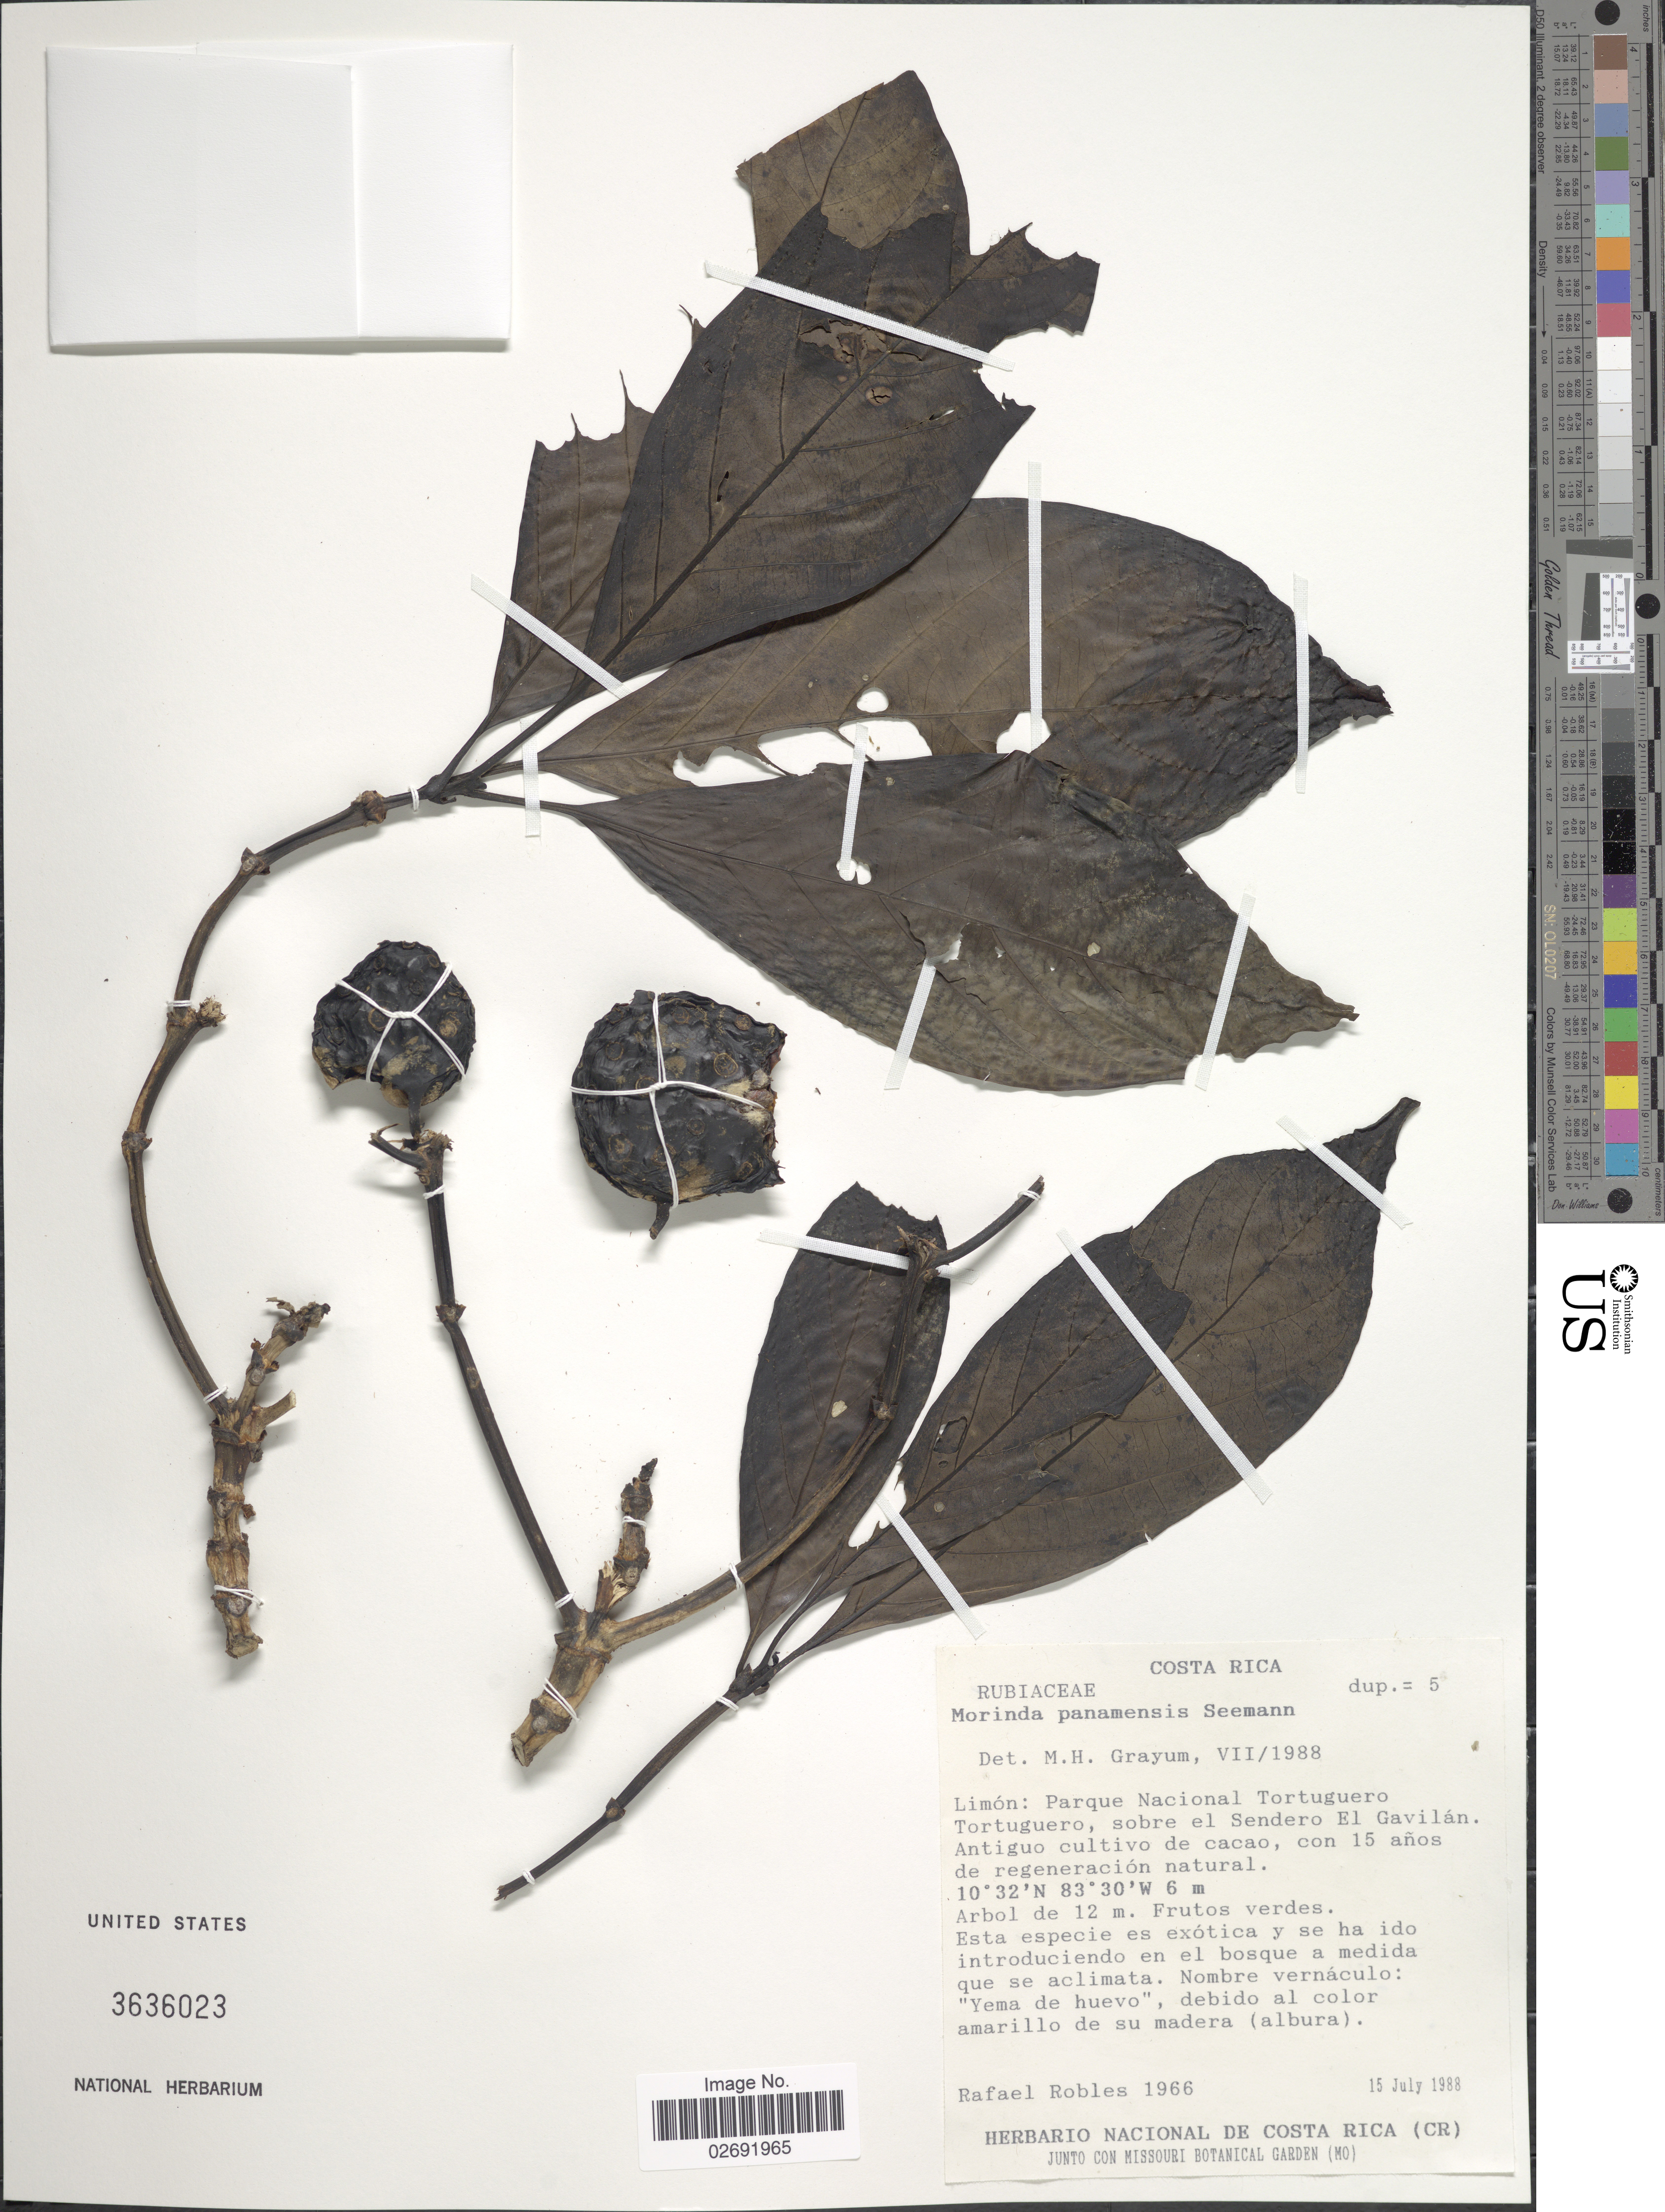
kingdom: Plantae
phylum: Tracheophyta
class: Magnoliopsida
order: Gentianales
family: Rubiaceae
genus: Morinda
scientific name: Morinda panamensis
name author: Seem.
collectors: R. Robles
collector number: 1966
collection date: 1988-07-15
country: Costa Rica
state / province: Limón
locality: Parque Nacional Tortuguero Tortuguero, sobre el Sendero El Gavilán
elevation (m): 6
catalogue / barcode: US 3636023